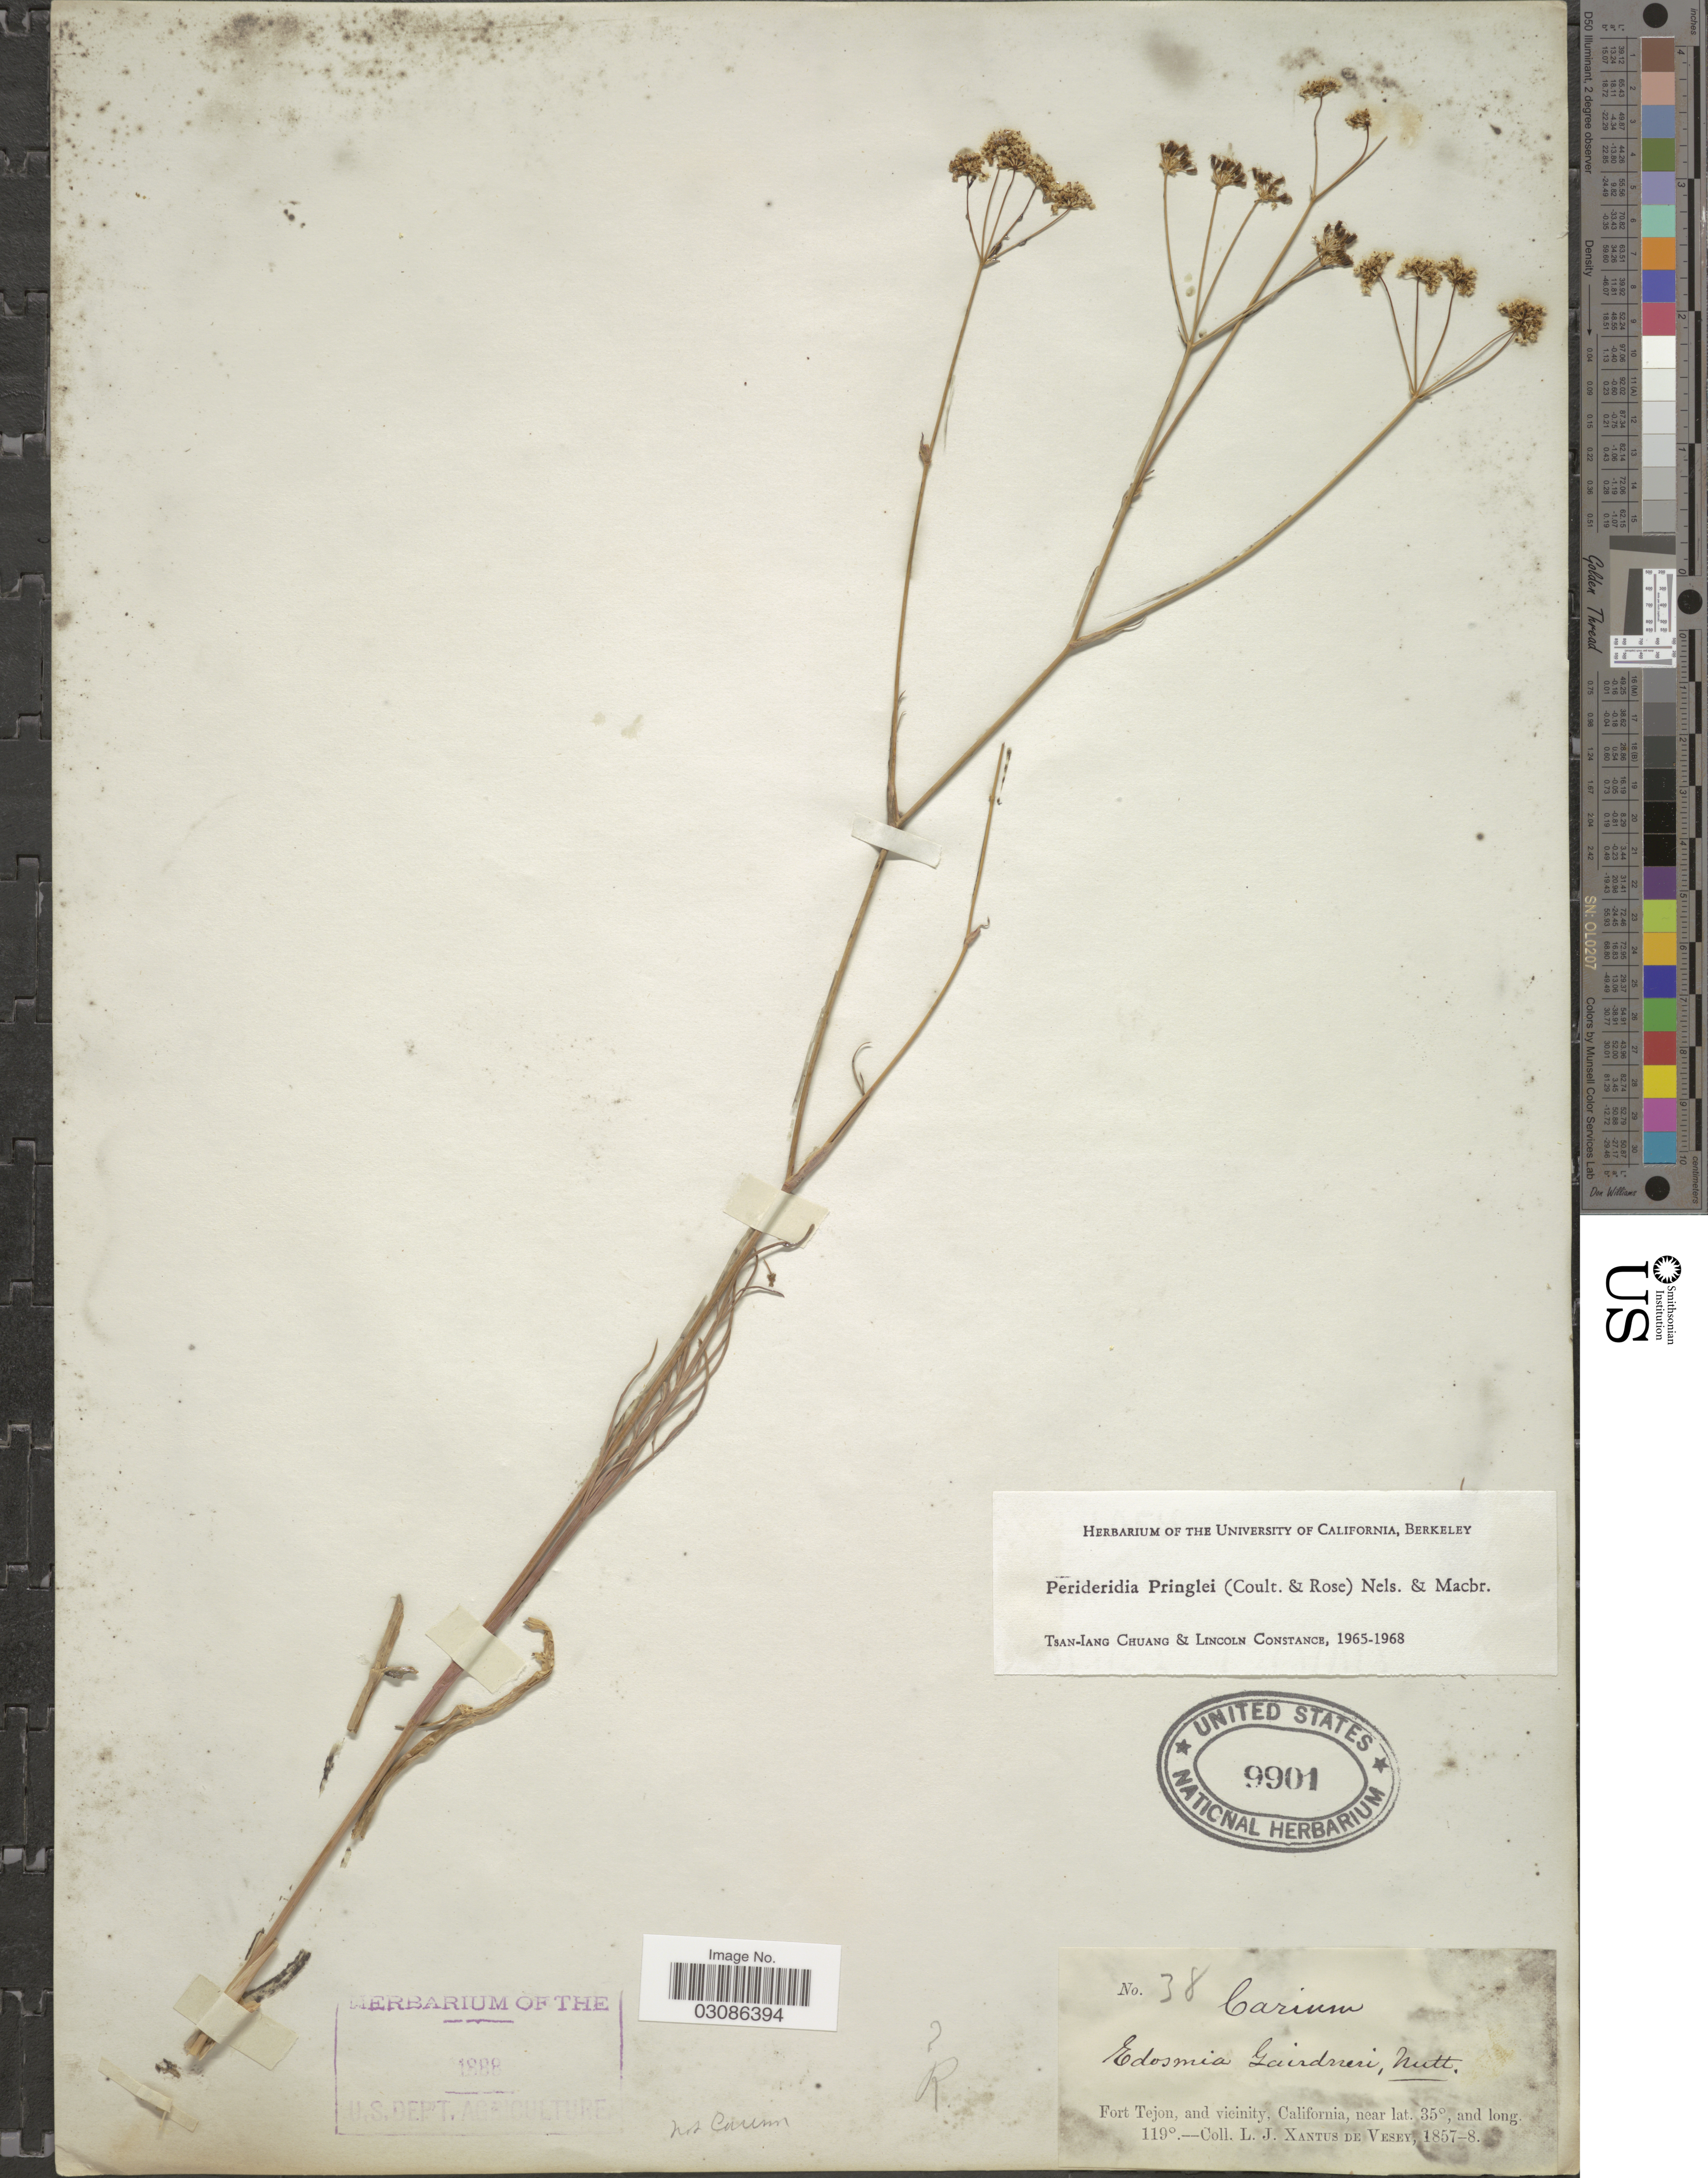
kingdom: Plantae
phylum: Tracheophyta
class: Magnoliopsida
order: Apiales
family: Apiaceae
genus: Perideridia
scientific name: Perideridia pringlei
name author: (J.M. Coult. & Rose) A. Nelson & J.F. Macbr.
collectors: L. Xantus de Vesey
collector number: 38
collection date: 1857/1858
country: United States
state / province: California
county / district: Kern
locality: Fort Tejon, and vicinity, California.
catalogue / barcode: US 9901